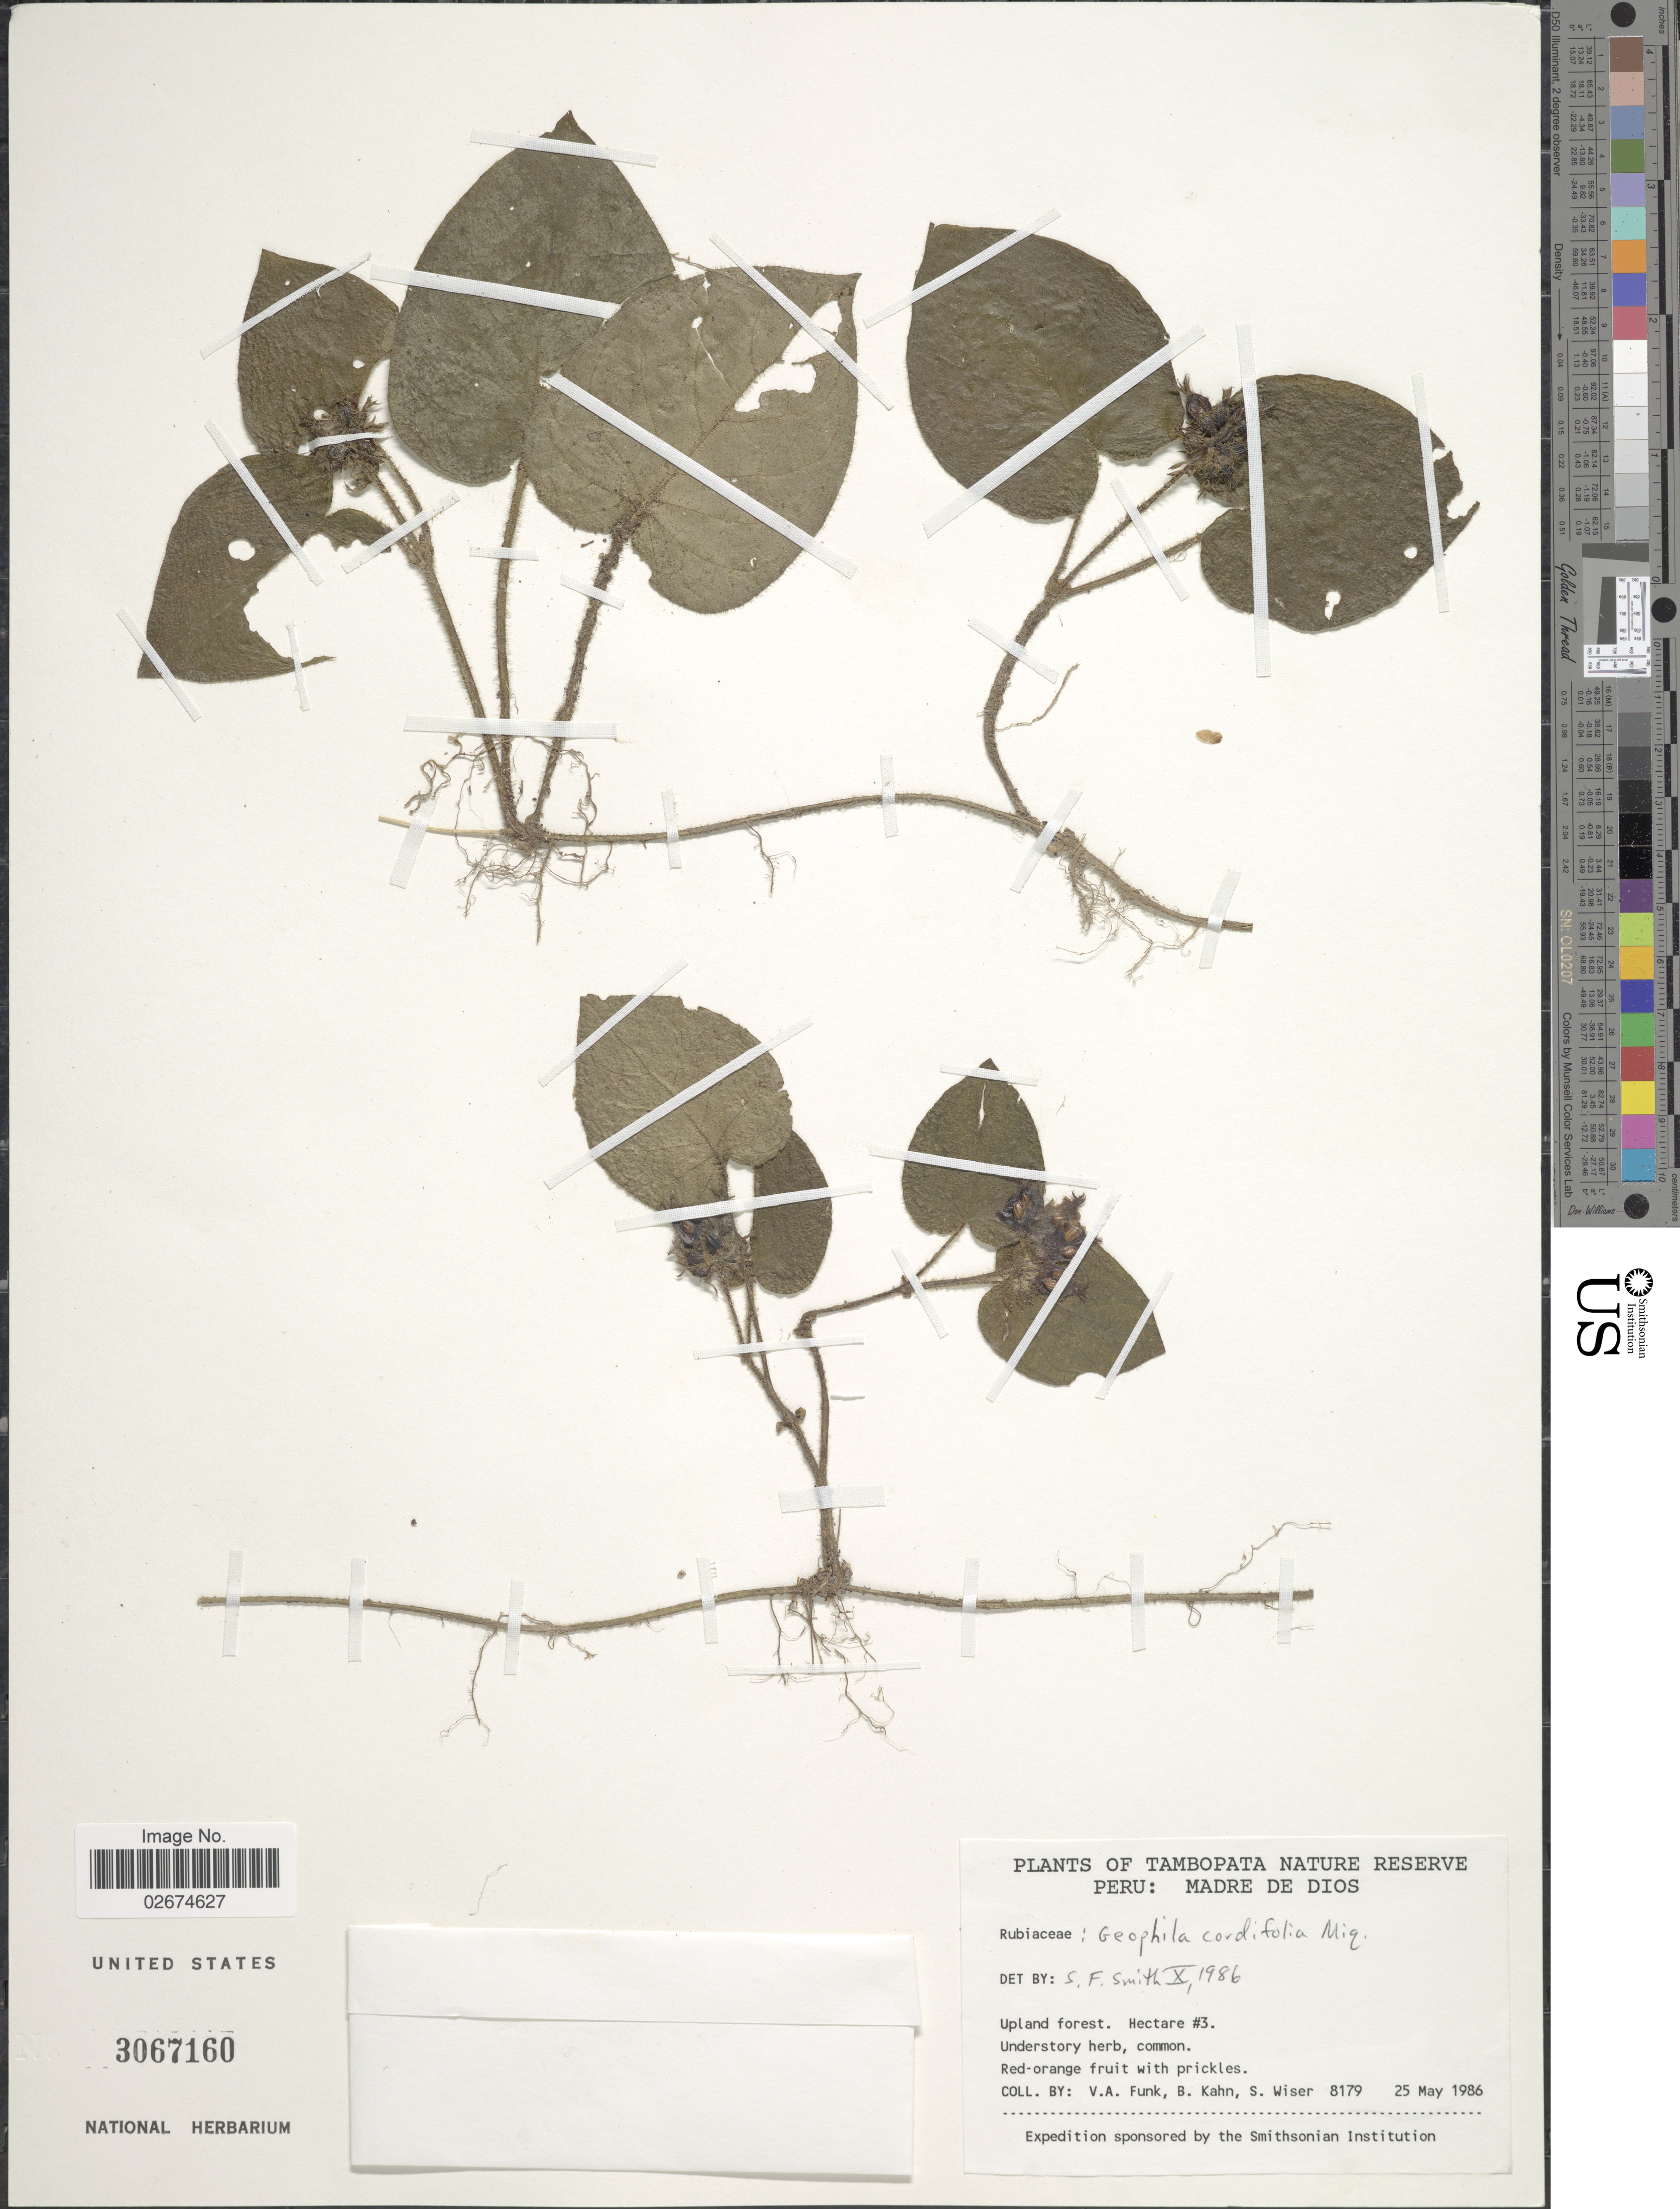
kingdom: Plantae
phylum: Tracheophyta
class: Magnoliopsida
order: Gentianales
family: Rubiaceae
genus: Geophila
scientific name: Geophila cordifolia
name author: Miq.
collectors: V. Funk, B. Kahn & S. Wiser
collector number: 8179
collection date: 1986-05-25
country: Peru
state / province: Madre de Dios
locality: Peru: Madre de Dios, Upland forest, Hectare # 3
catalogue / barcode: US 3067160